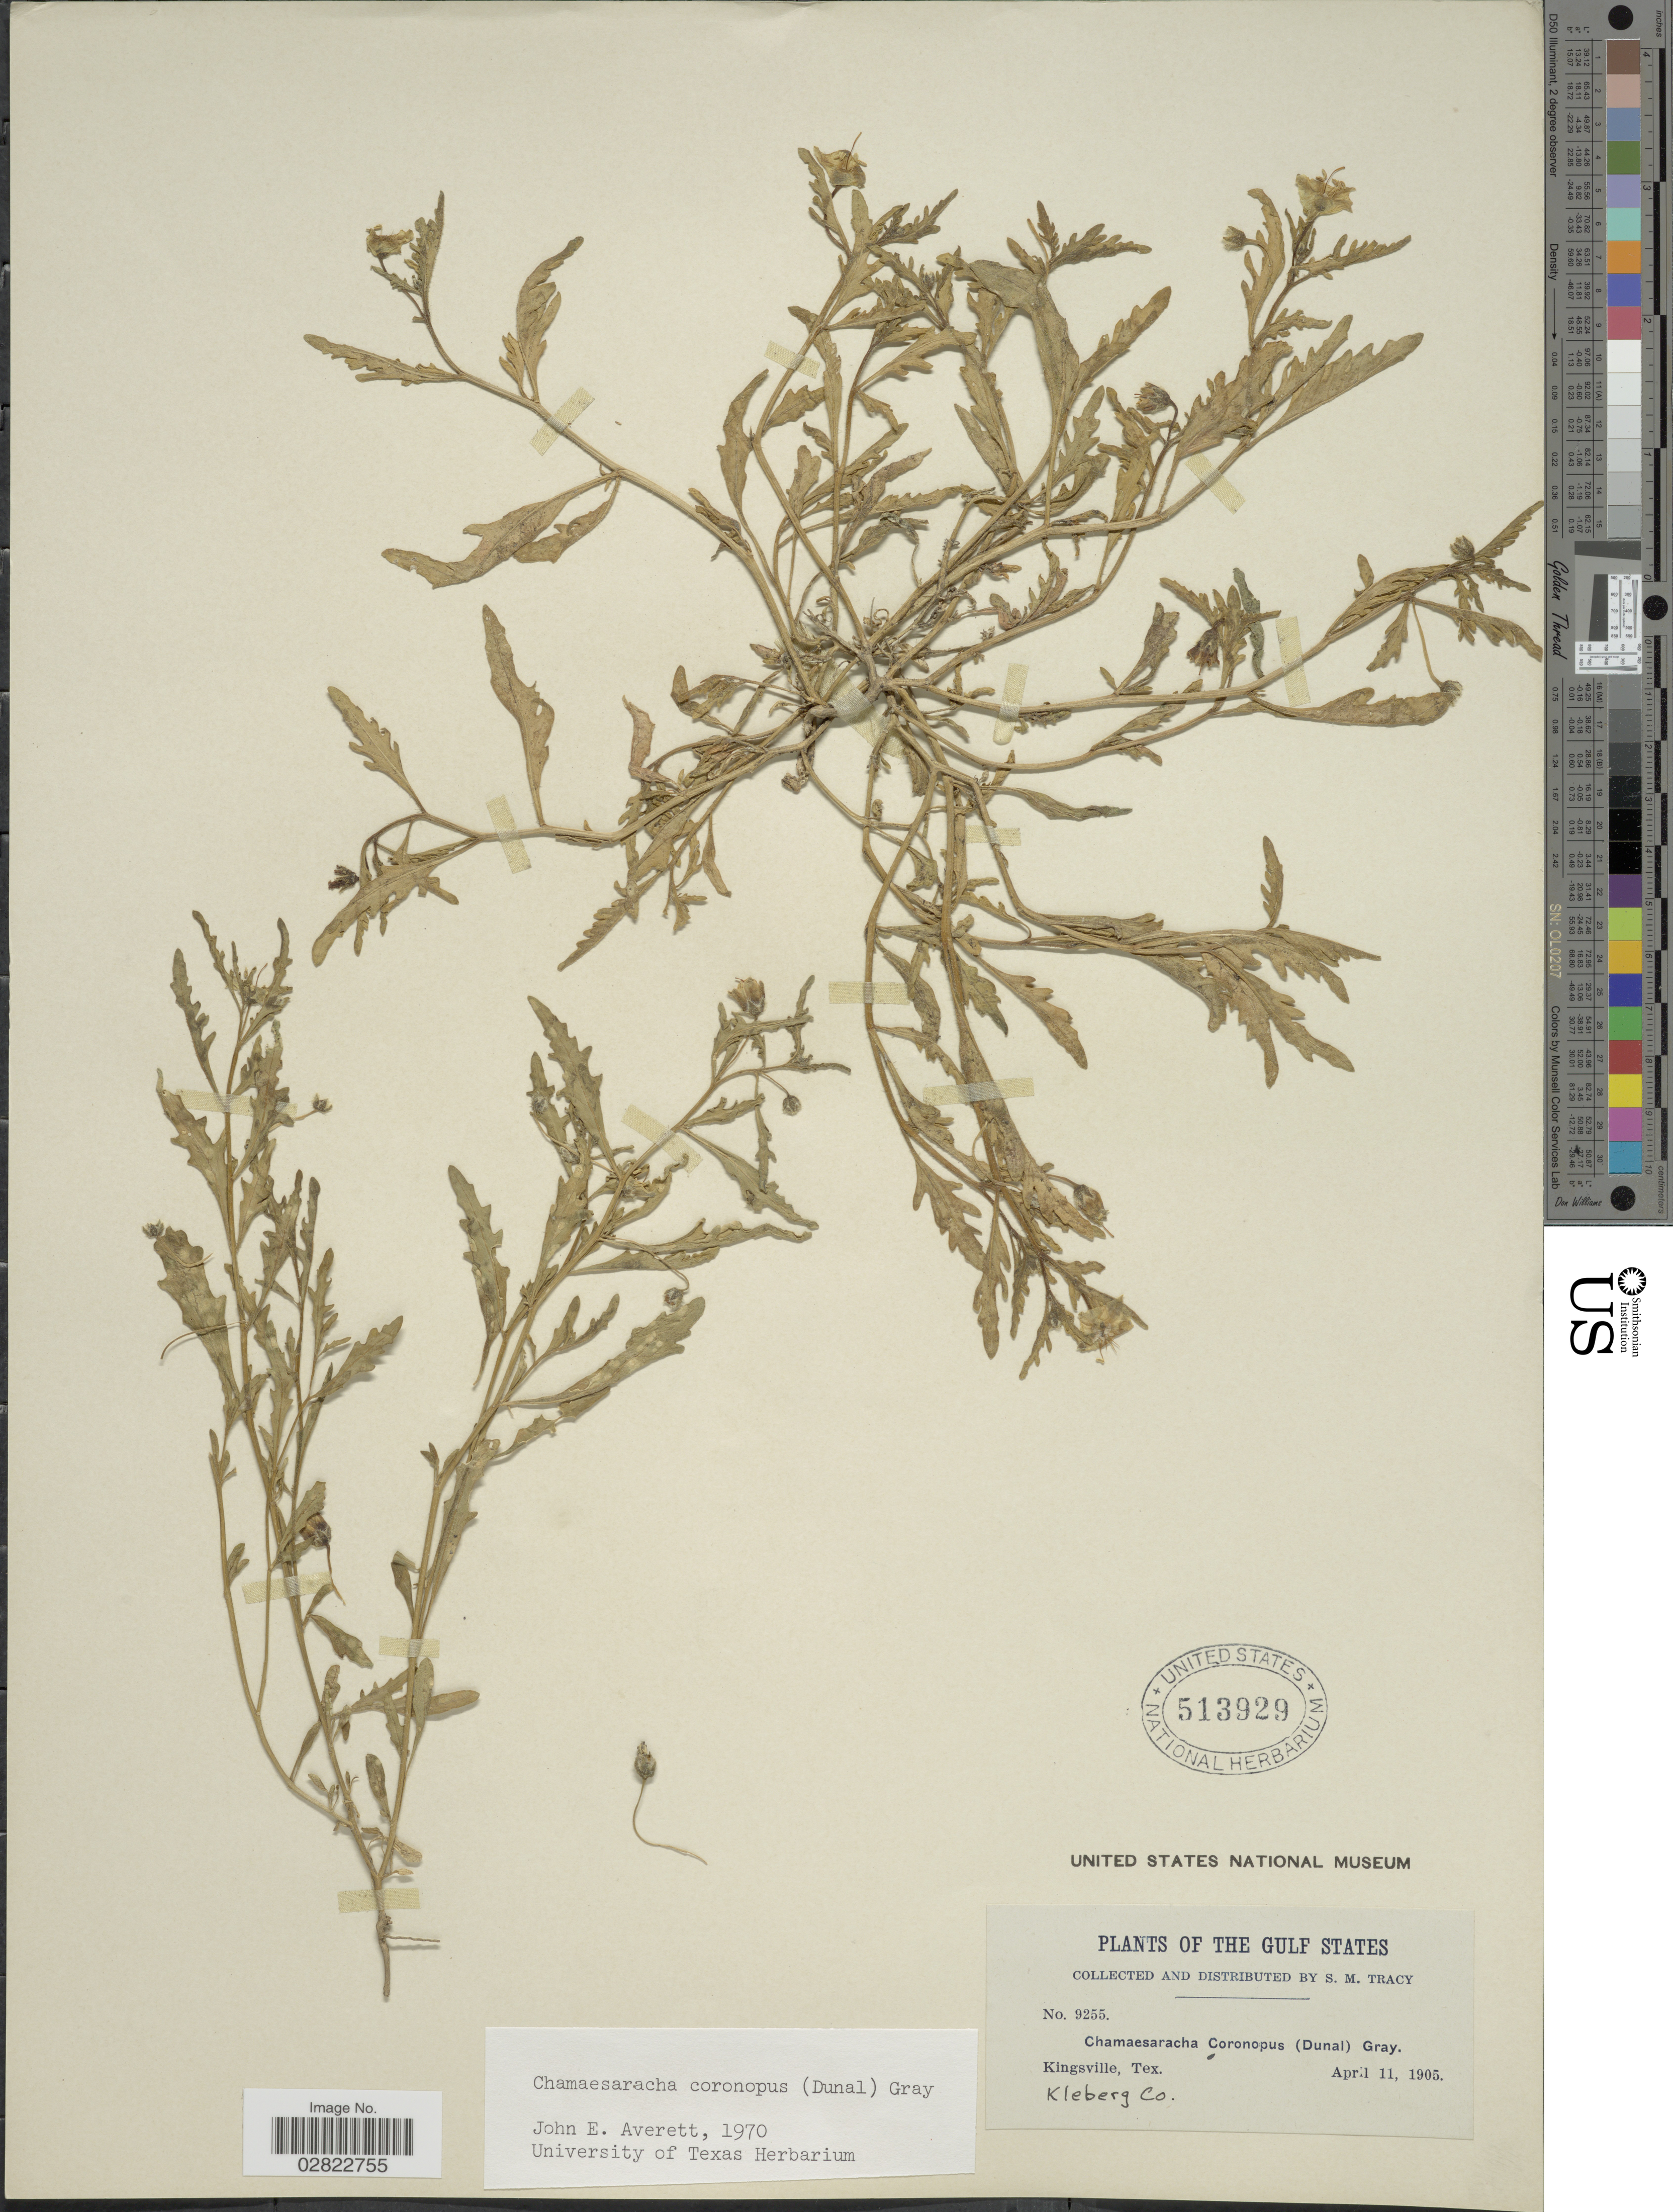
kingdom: Plantae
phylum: Tracheophyta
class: Magnoliopsida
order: Solanales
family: Solanaceae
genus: Chamaesaracha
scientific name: Chamaesaracha coronopus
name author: (Dunal) A. Gray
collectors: S. M. Tracy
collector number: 9255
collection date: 1905-04-11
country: United States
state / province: Texas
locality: The Gulf States, Kingsville, Kleberg Co.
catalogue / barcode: US 513929